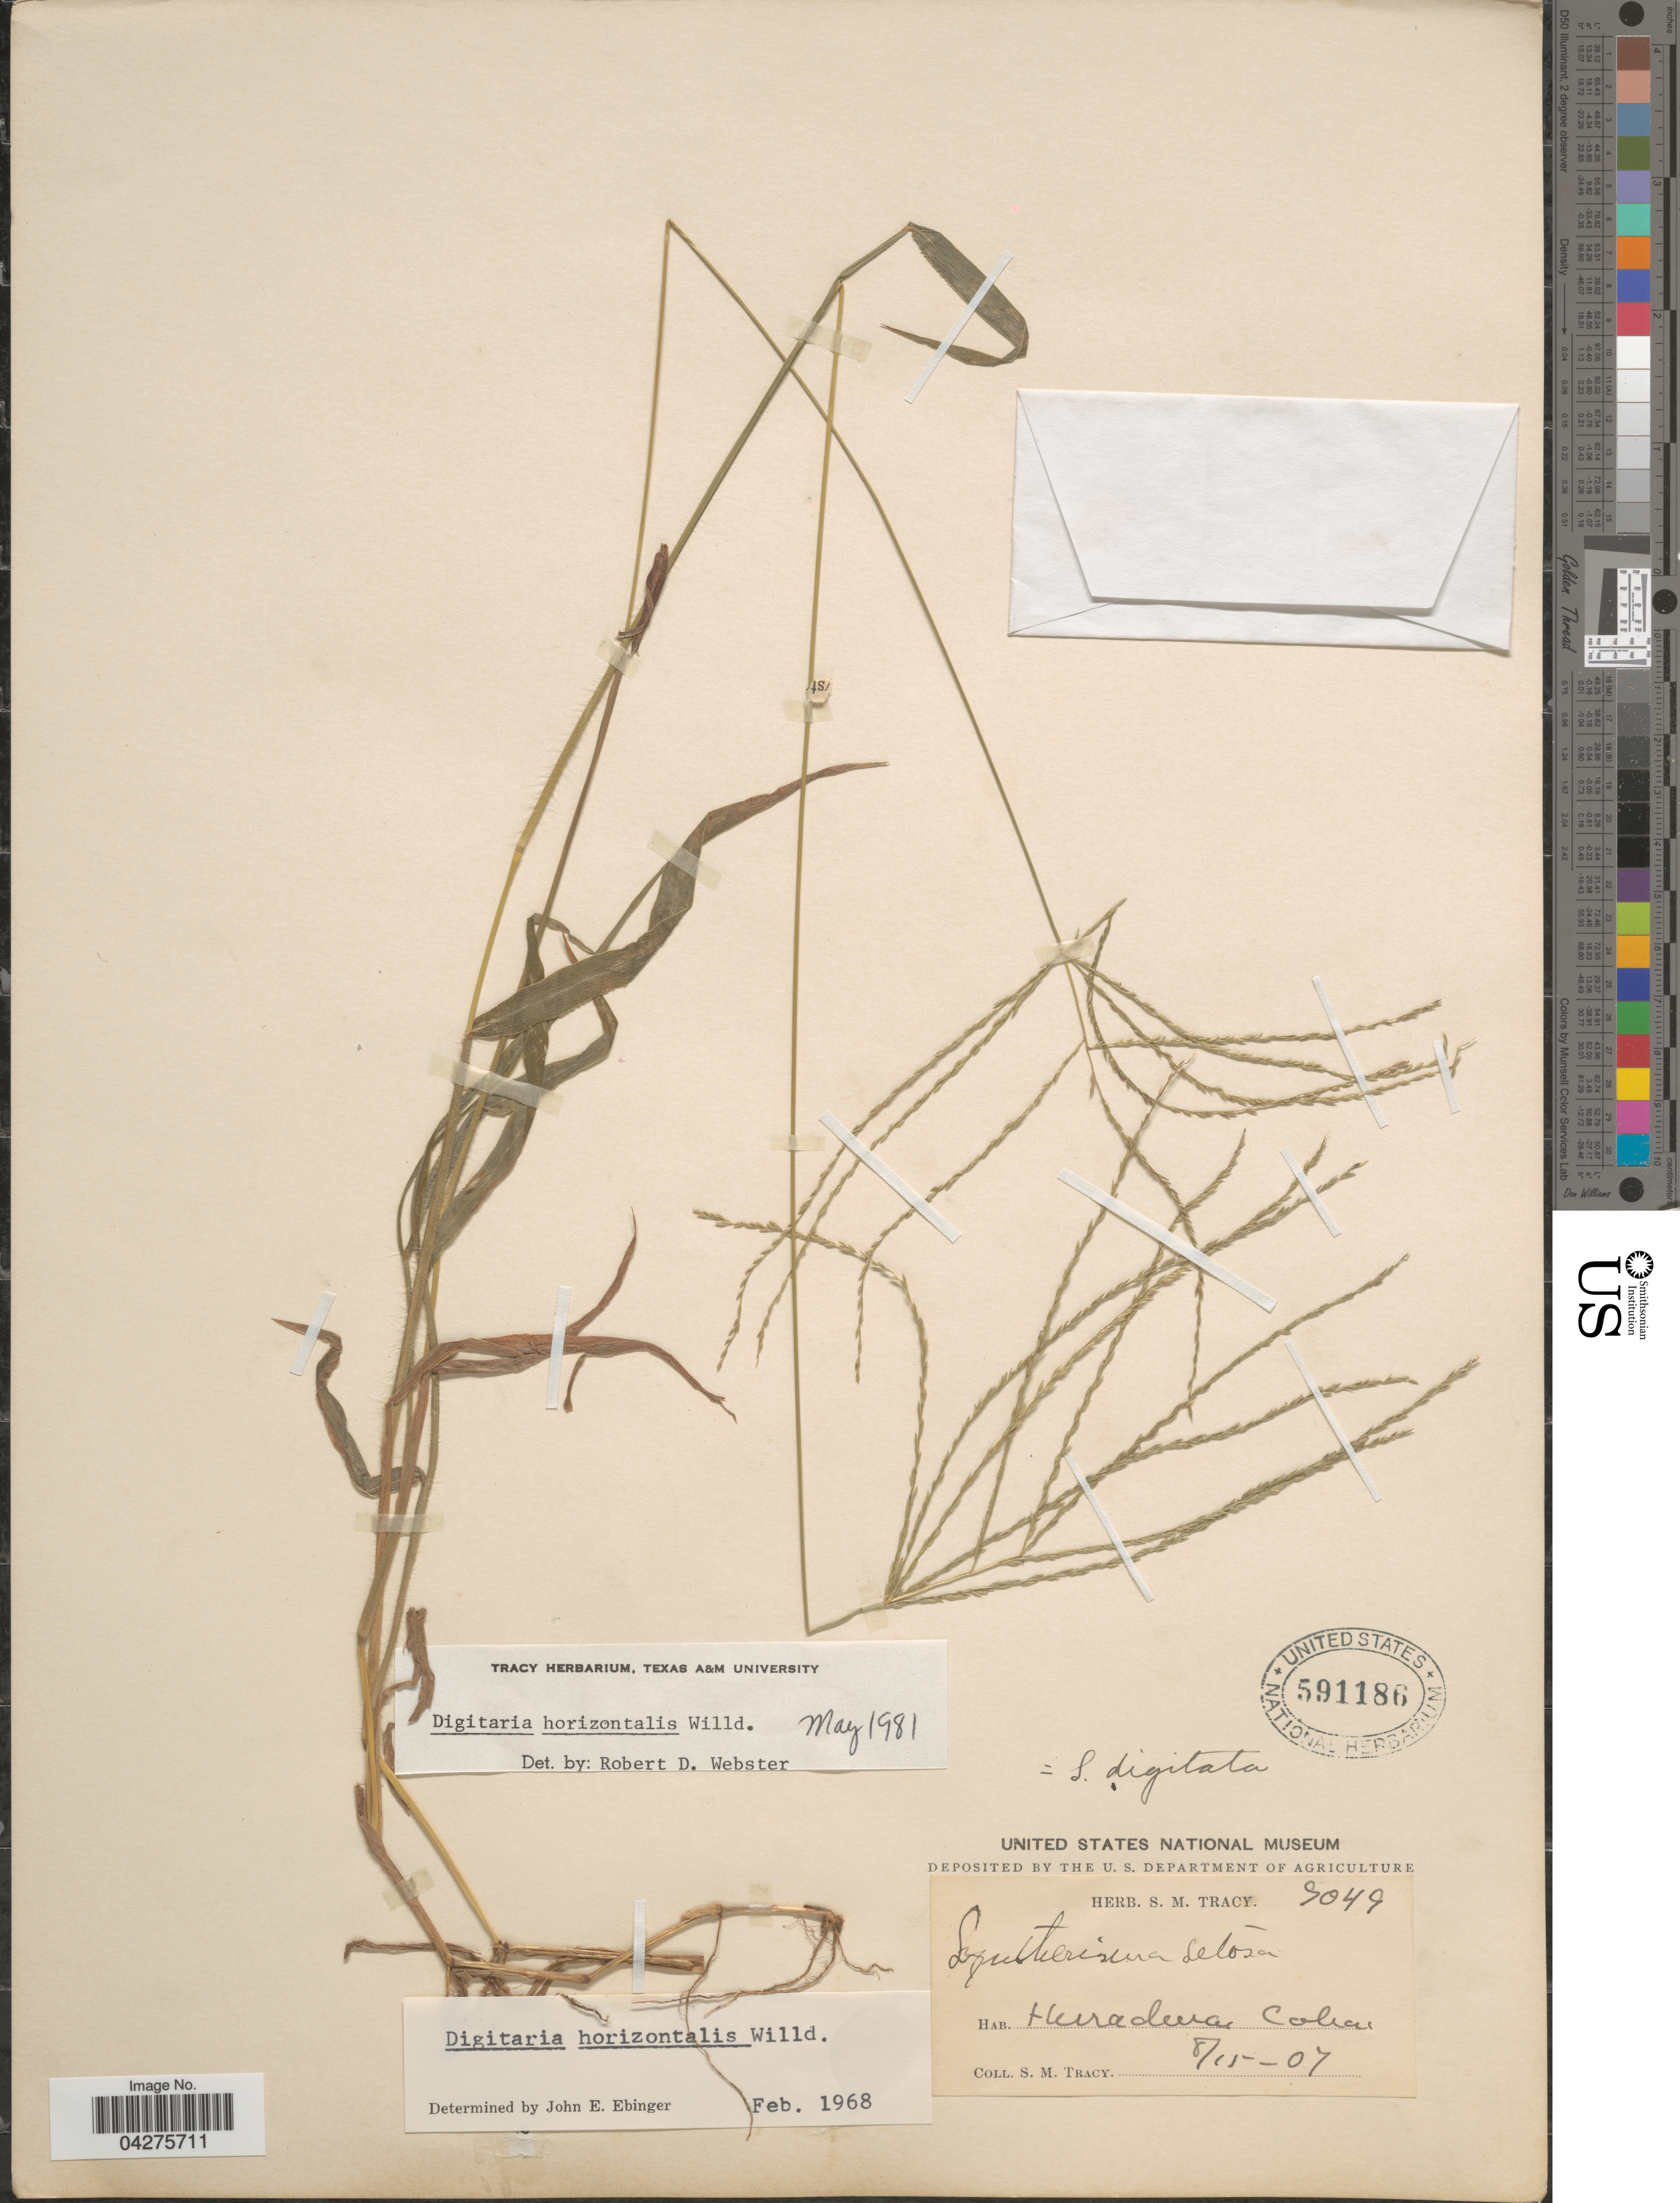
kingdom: Plantae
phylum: Tracheophyta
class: Liliopsida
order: Poales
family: Poaceae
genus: Digitaria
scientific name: Digitaria horizontalis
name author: Willd.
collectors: S. M. Tracy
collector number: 9049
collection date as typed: Transcribed d/m/y: 15/8/7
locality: Huradura, Colia [interpreted].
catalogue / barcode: US 591186